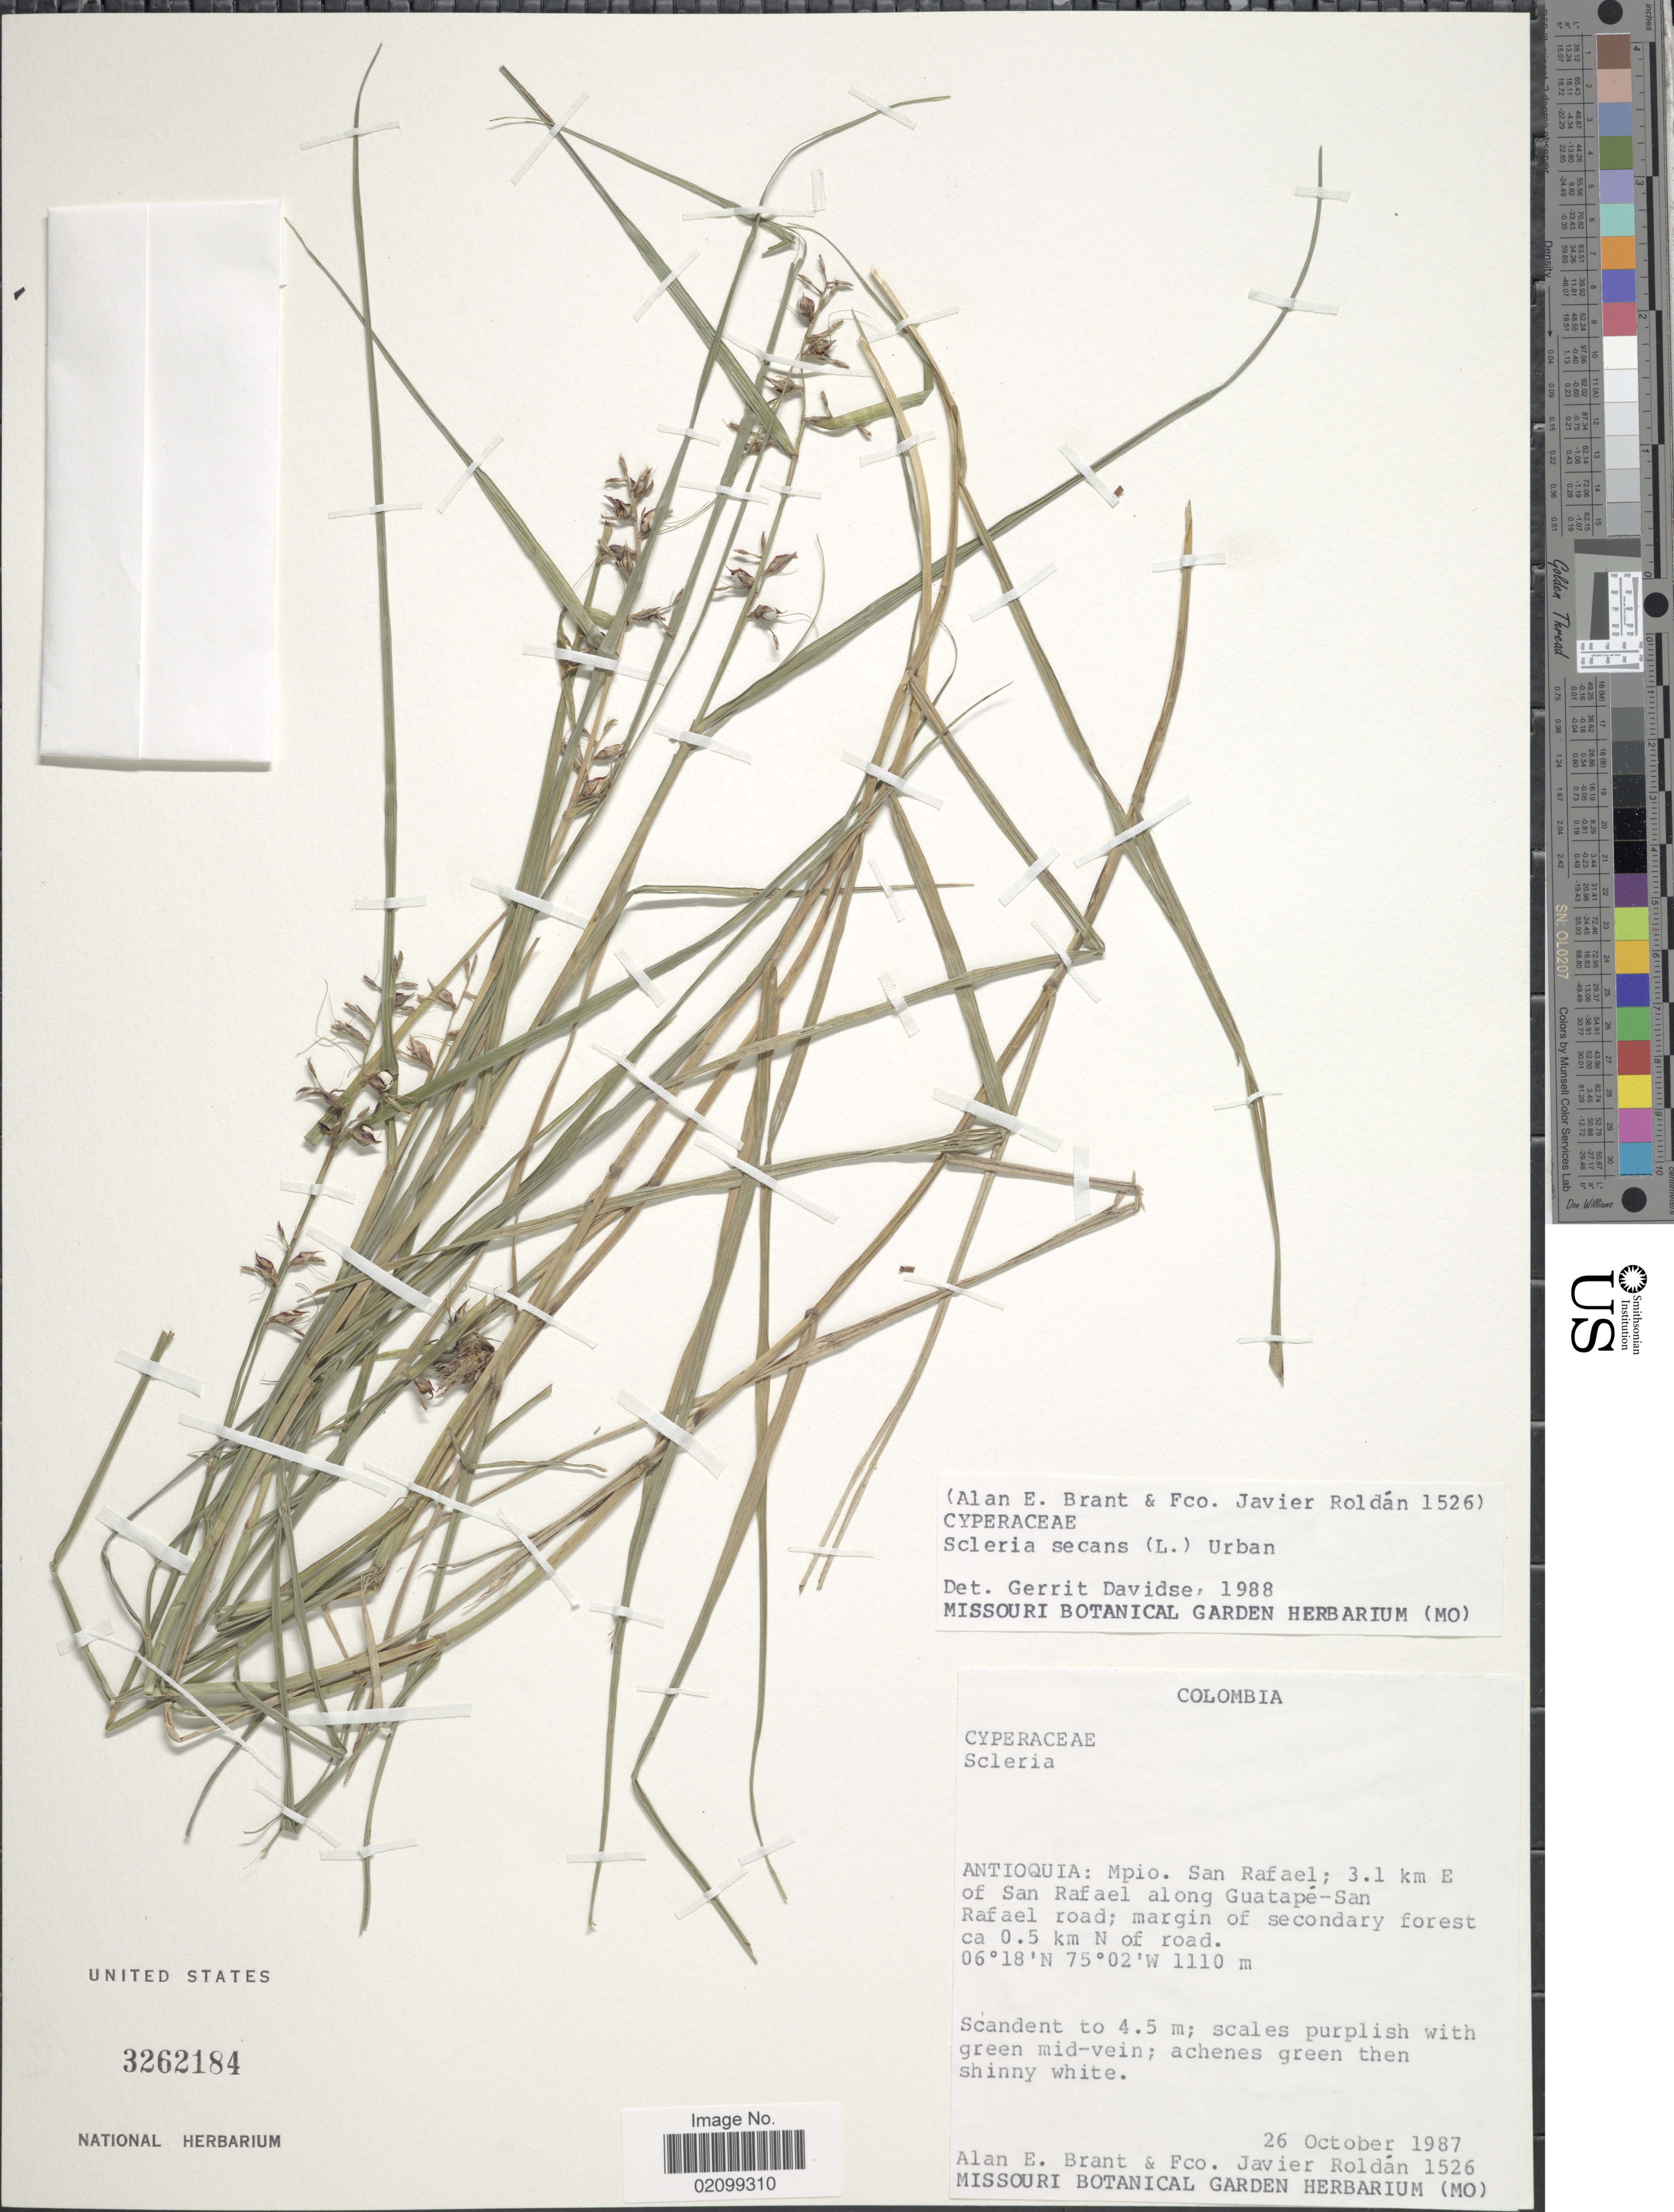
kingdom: Plantae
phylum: Tracheophyta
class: Liliopsida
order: Poales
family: Cyperaceae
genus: Scleria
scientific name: Scleria secans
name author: (L.) Urb.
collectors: A. Brant & F. J. Roldán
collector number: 1526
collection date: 1987-10-26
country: Colombia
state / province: Antioquia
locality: Antioquia: Mpio. San Rafael; 3.1 km E of San Rafael along Guatape-San Rafael road, ca. 0.5 km N of road.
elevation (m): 1110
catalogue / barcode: US 3262184